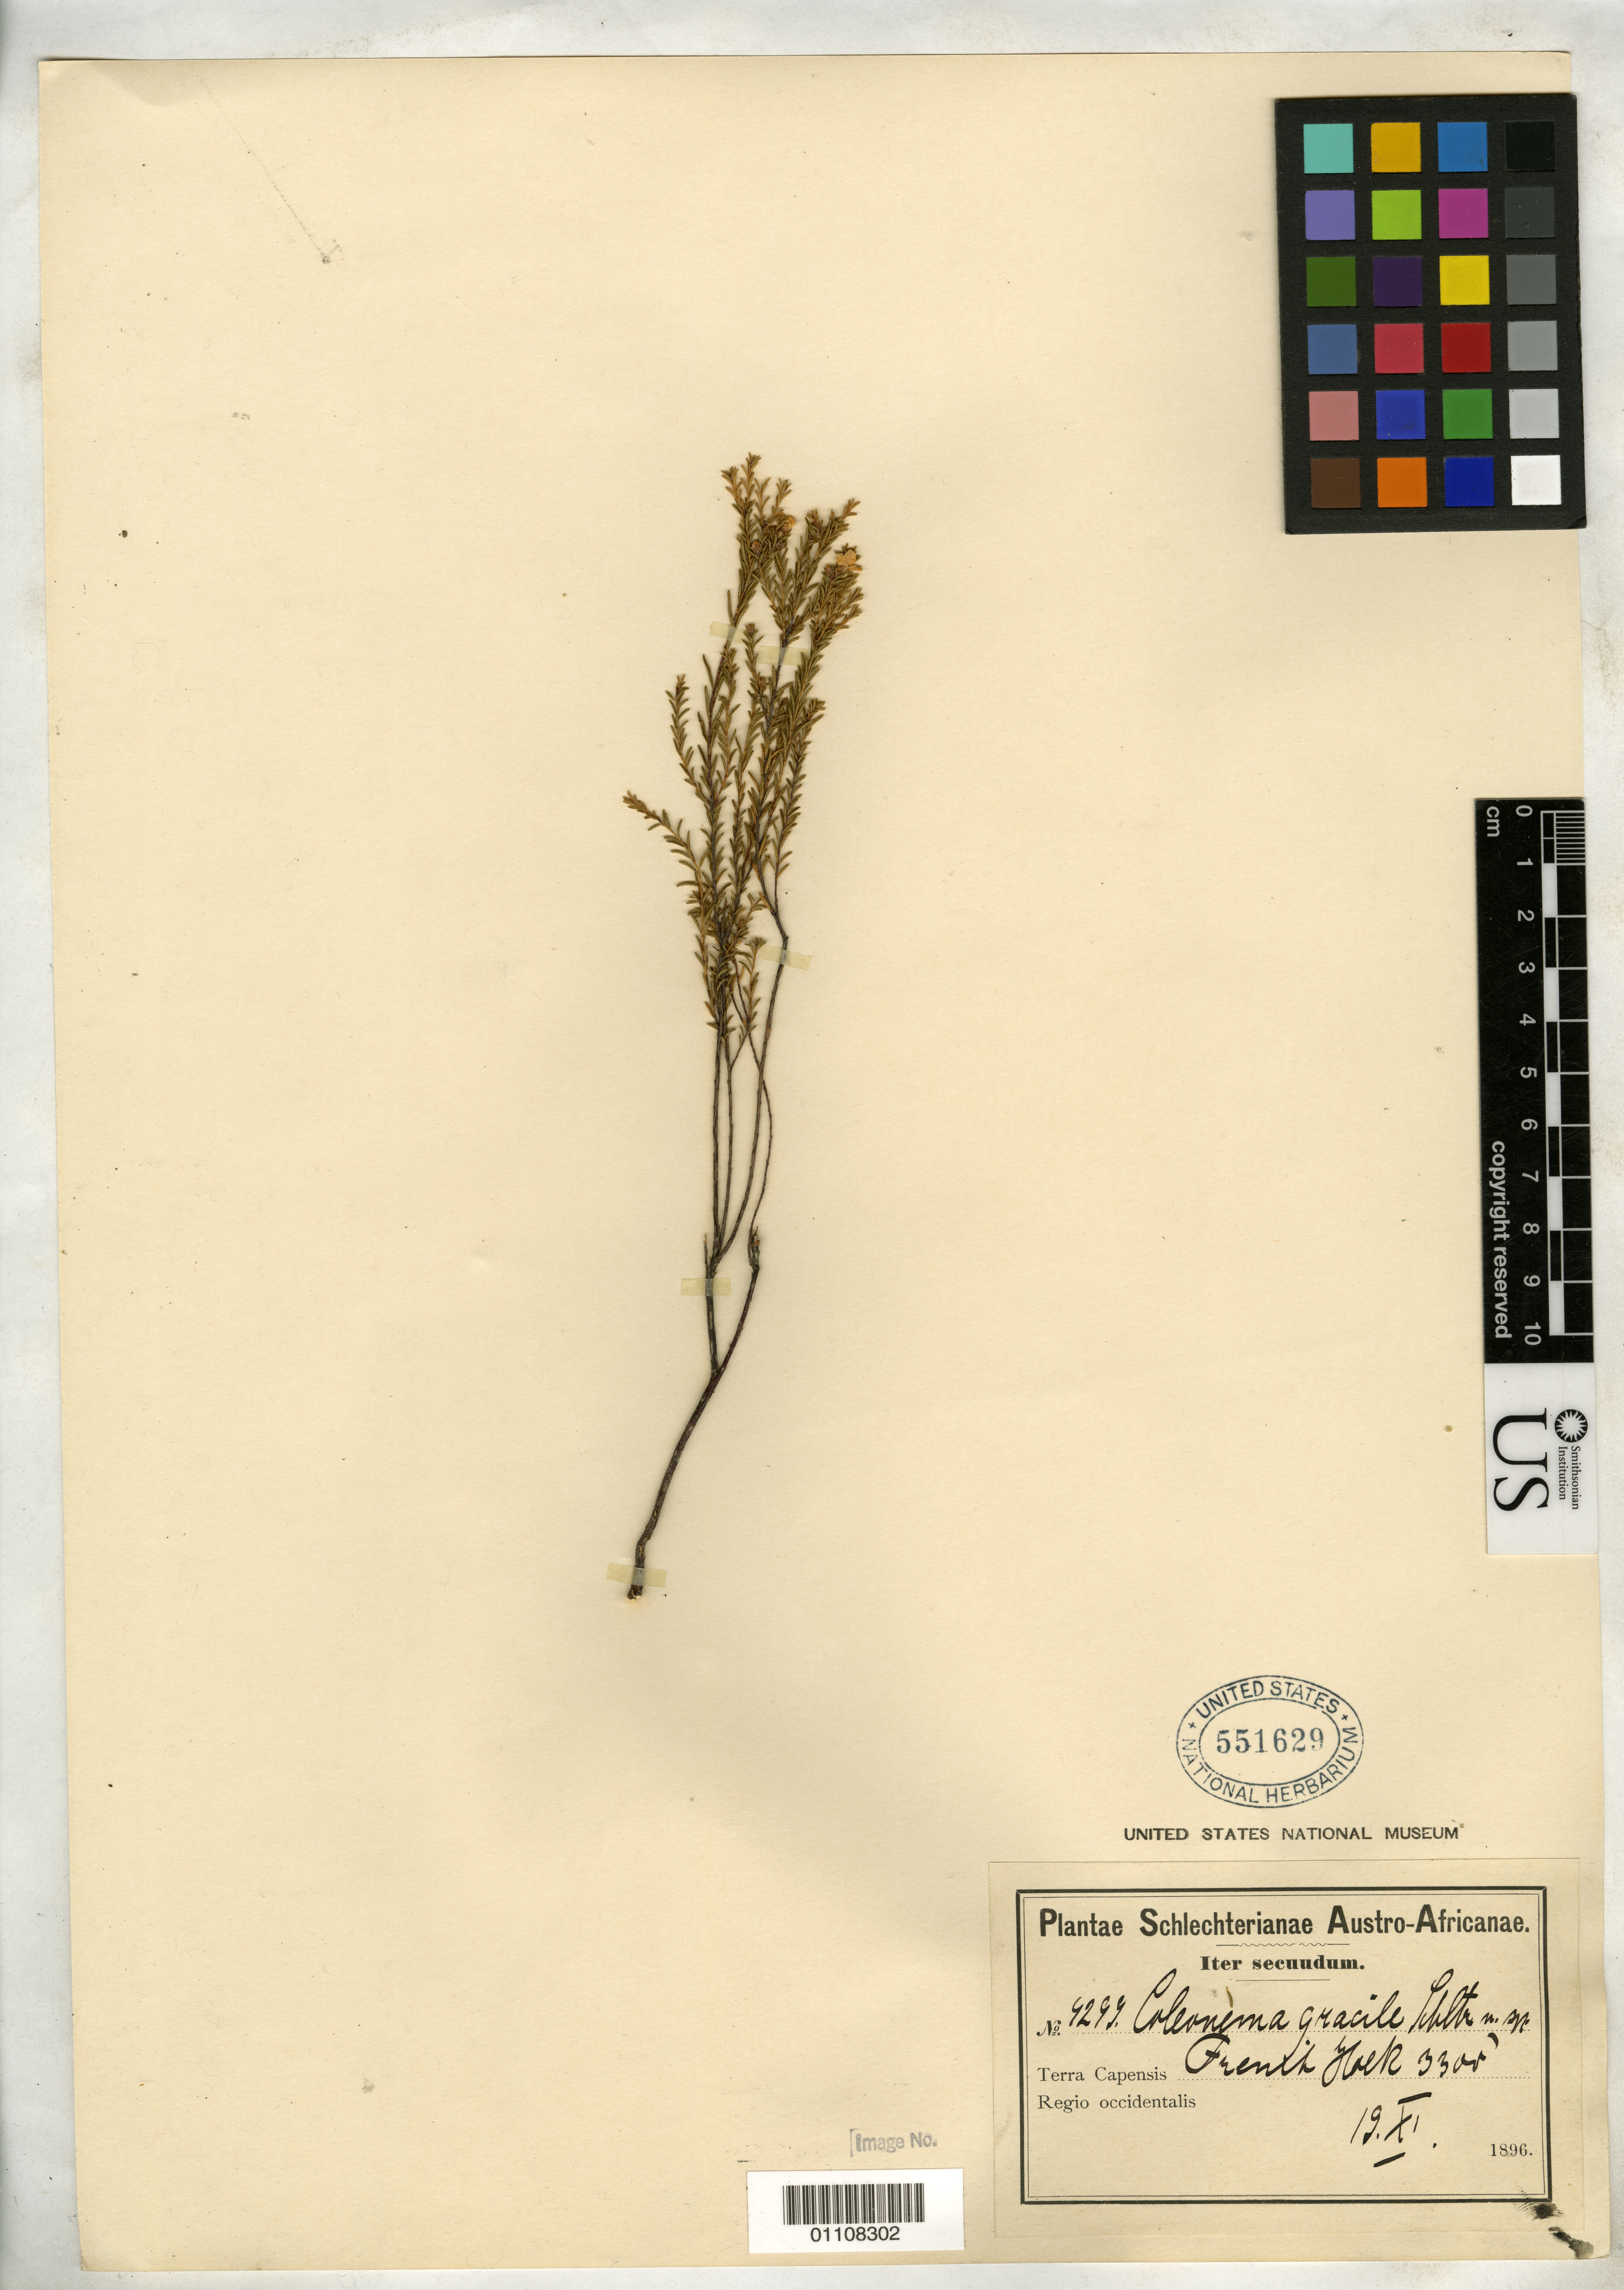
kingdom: Plantae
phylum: Tracheophyta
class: Magnoliopsida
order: Sapindales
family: Rutaceae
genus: Coleonema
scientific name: Coleonema gracile Schltr., nom. illeg.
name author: Schltr.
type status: Isotype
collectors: F. R. R. Schlechter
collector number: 9299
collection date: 1896-11-19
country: South Africa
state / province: Western Cape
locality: Terra Capensis, Regio occidentalis, French Hoek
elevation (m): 1006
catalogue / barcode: US 551629